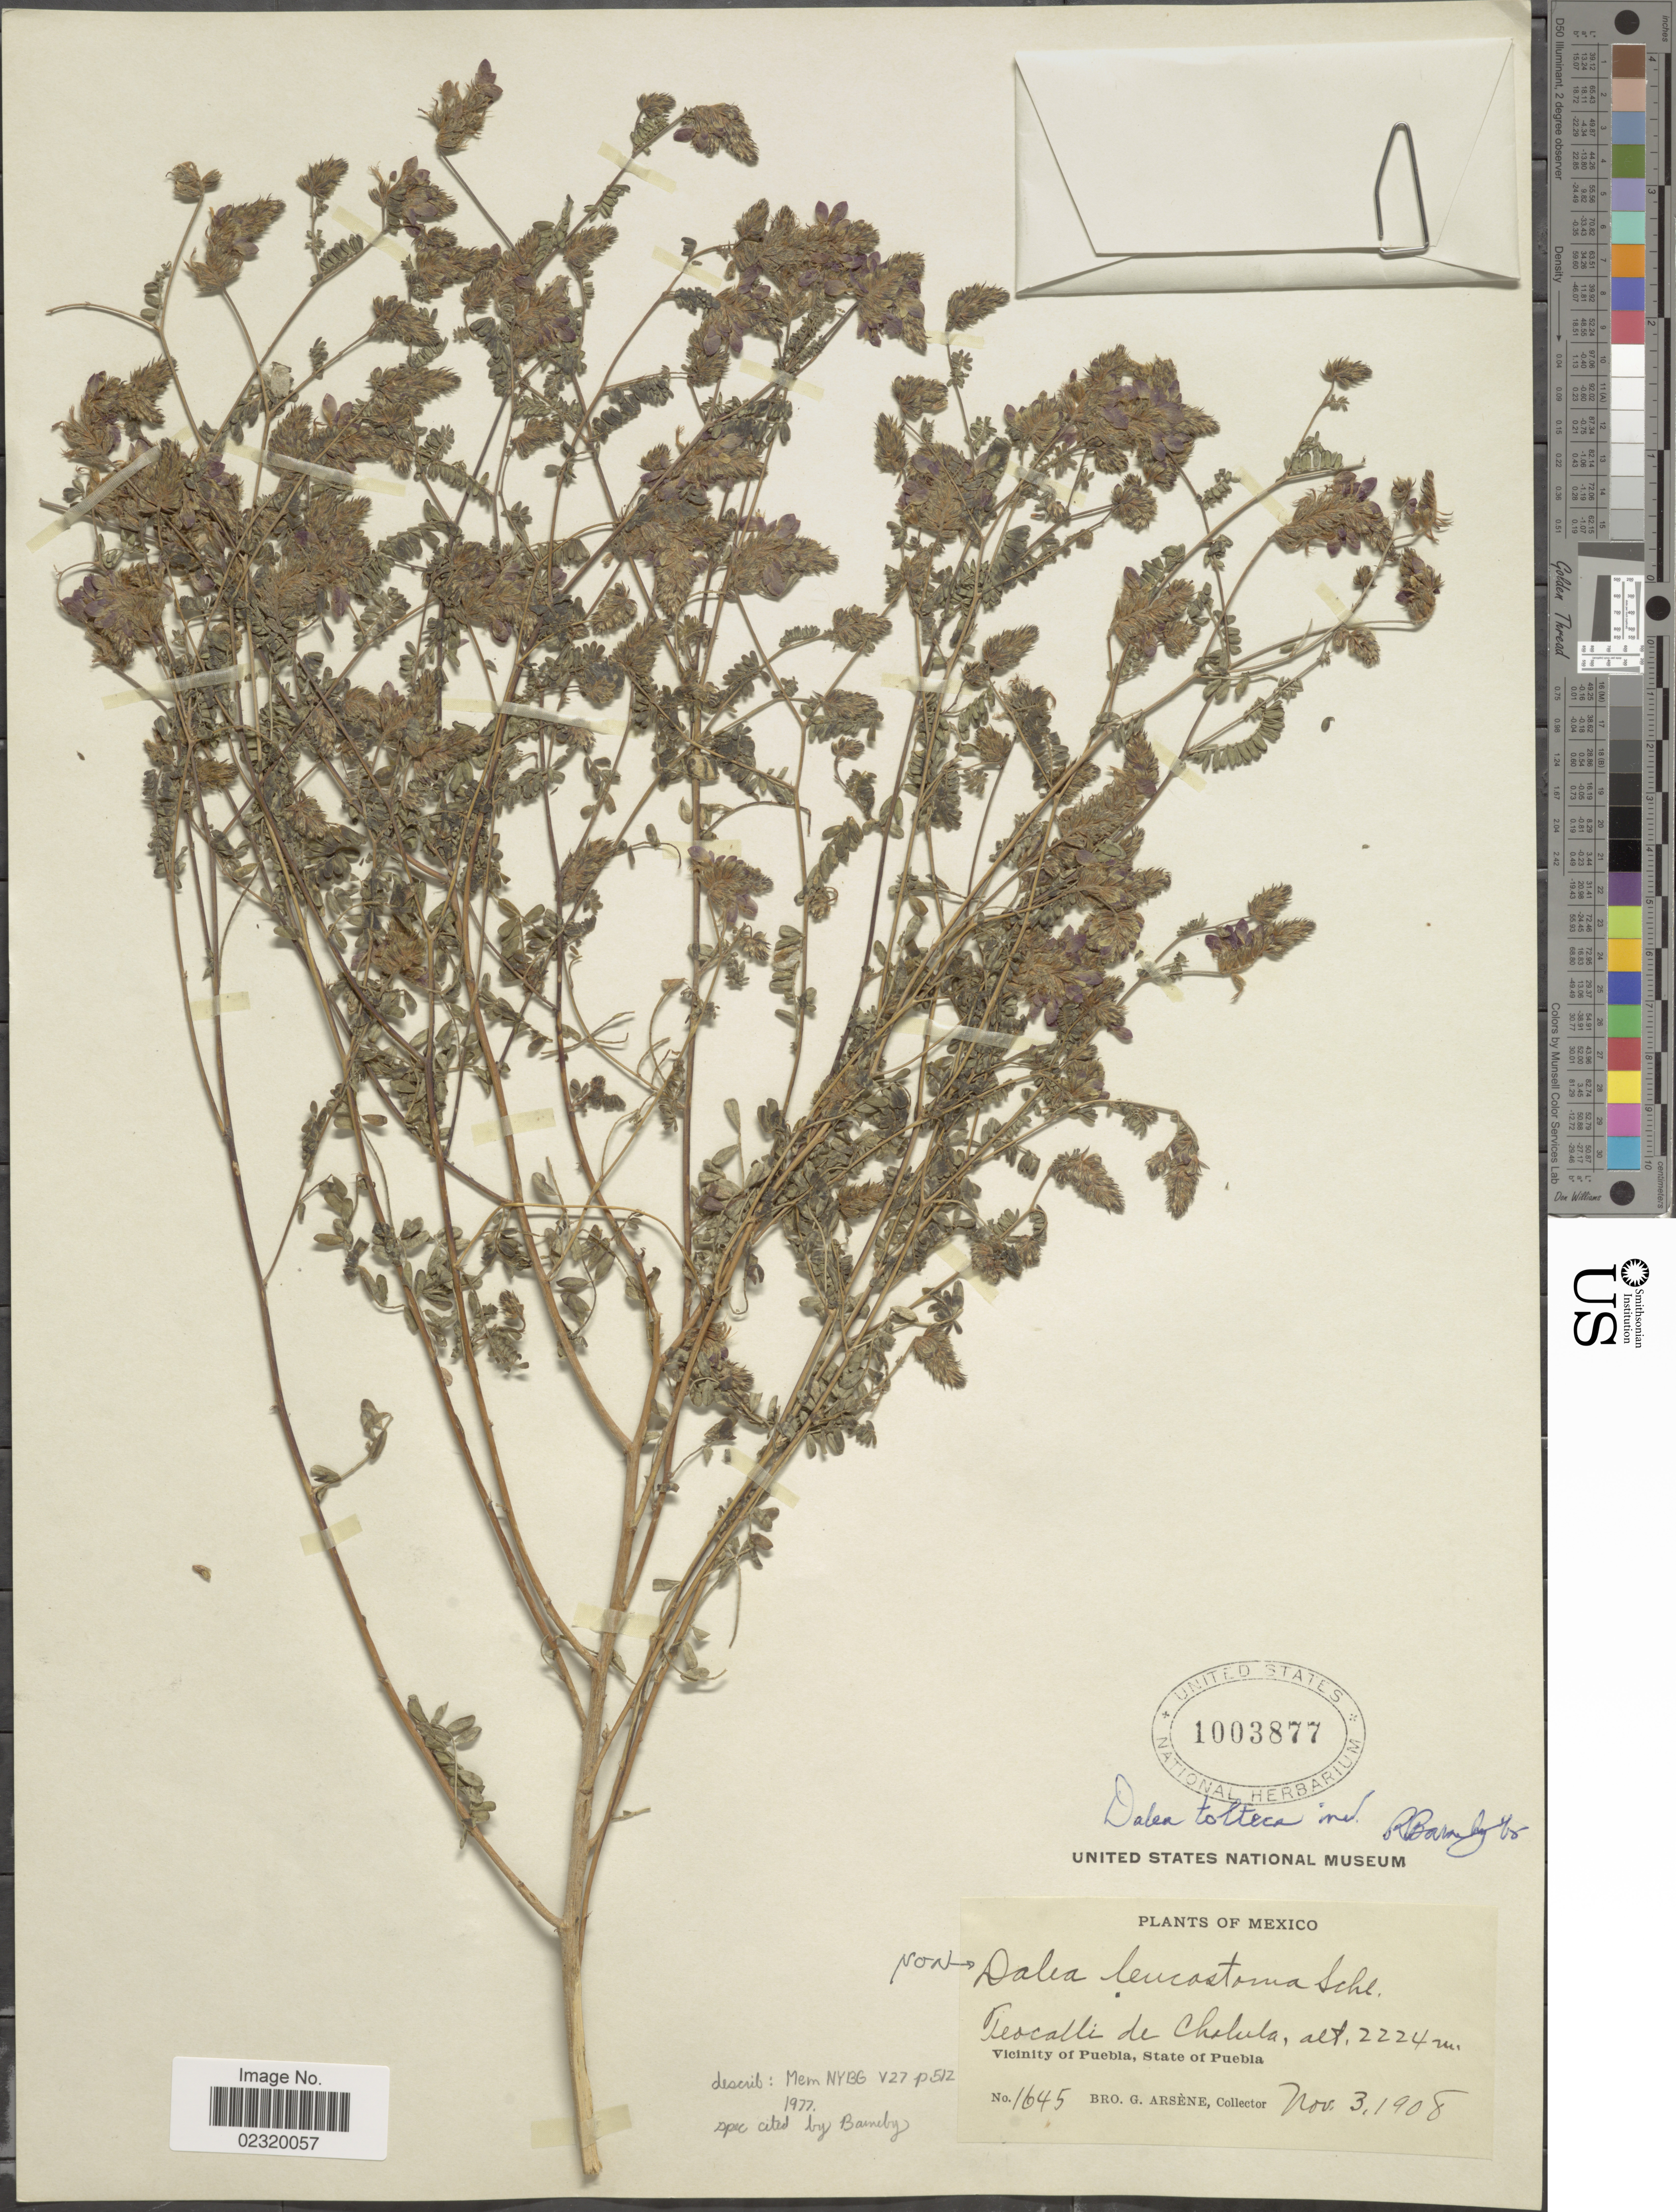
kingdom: Plantae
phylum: Tracheophyta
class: Magnoliopsida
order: Fabales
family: Fabaceae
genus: Dalea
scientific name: Dalea tolteca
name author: Barneby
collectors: Bro. G. Arsène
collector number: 1645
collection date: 1908-11-03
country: Mexico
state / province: Puebla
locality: Teocalli de Cholula. Vicinity of Puebla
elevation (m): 2224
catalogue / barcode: US 1003877